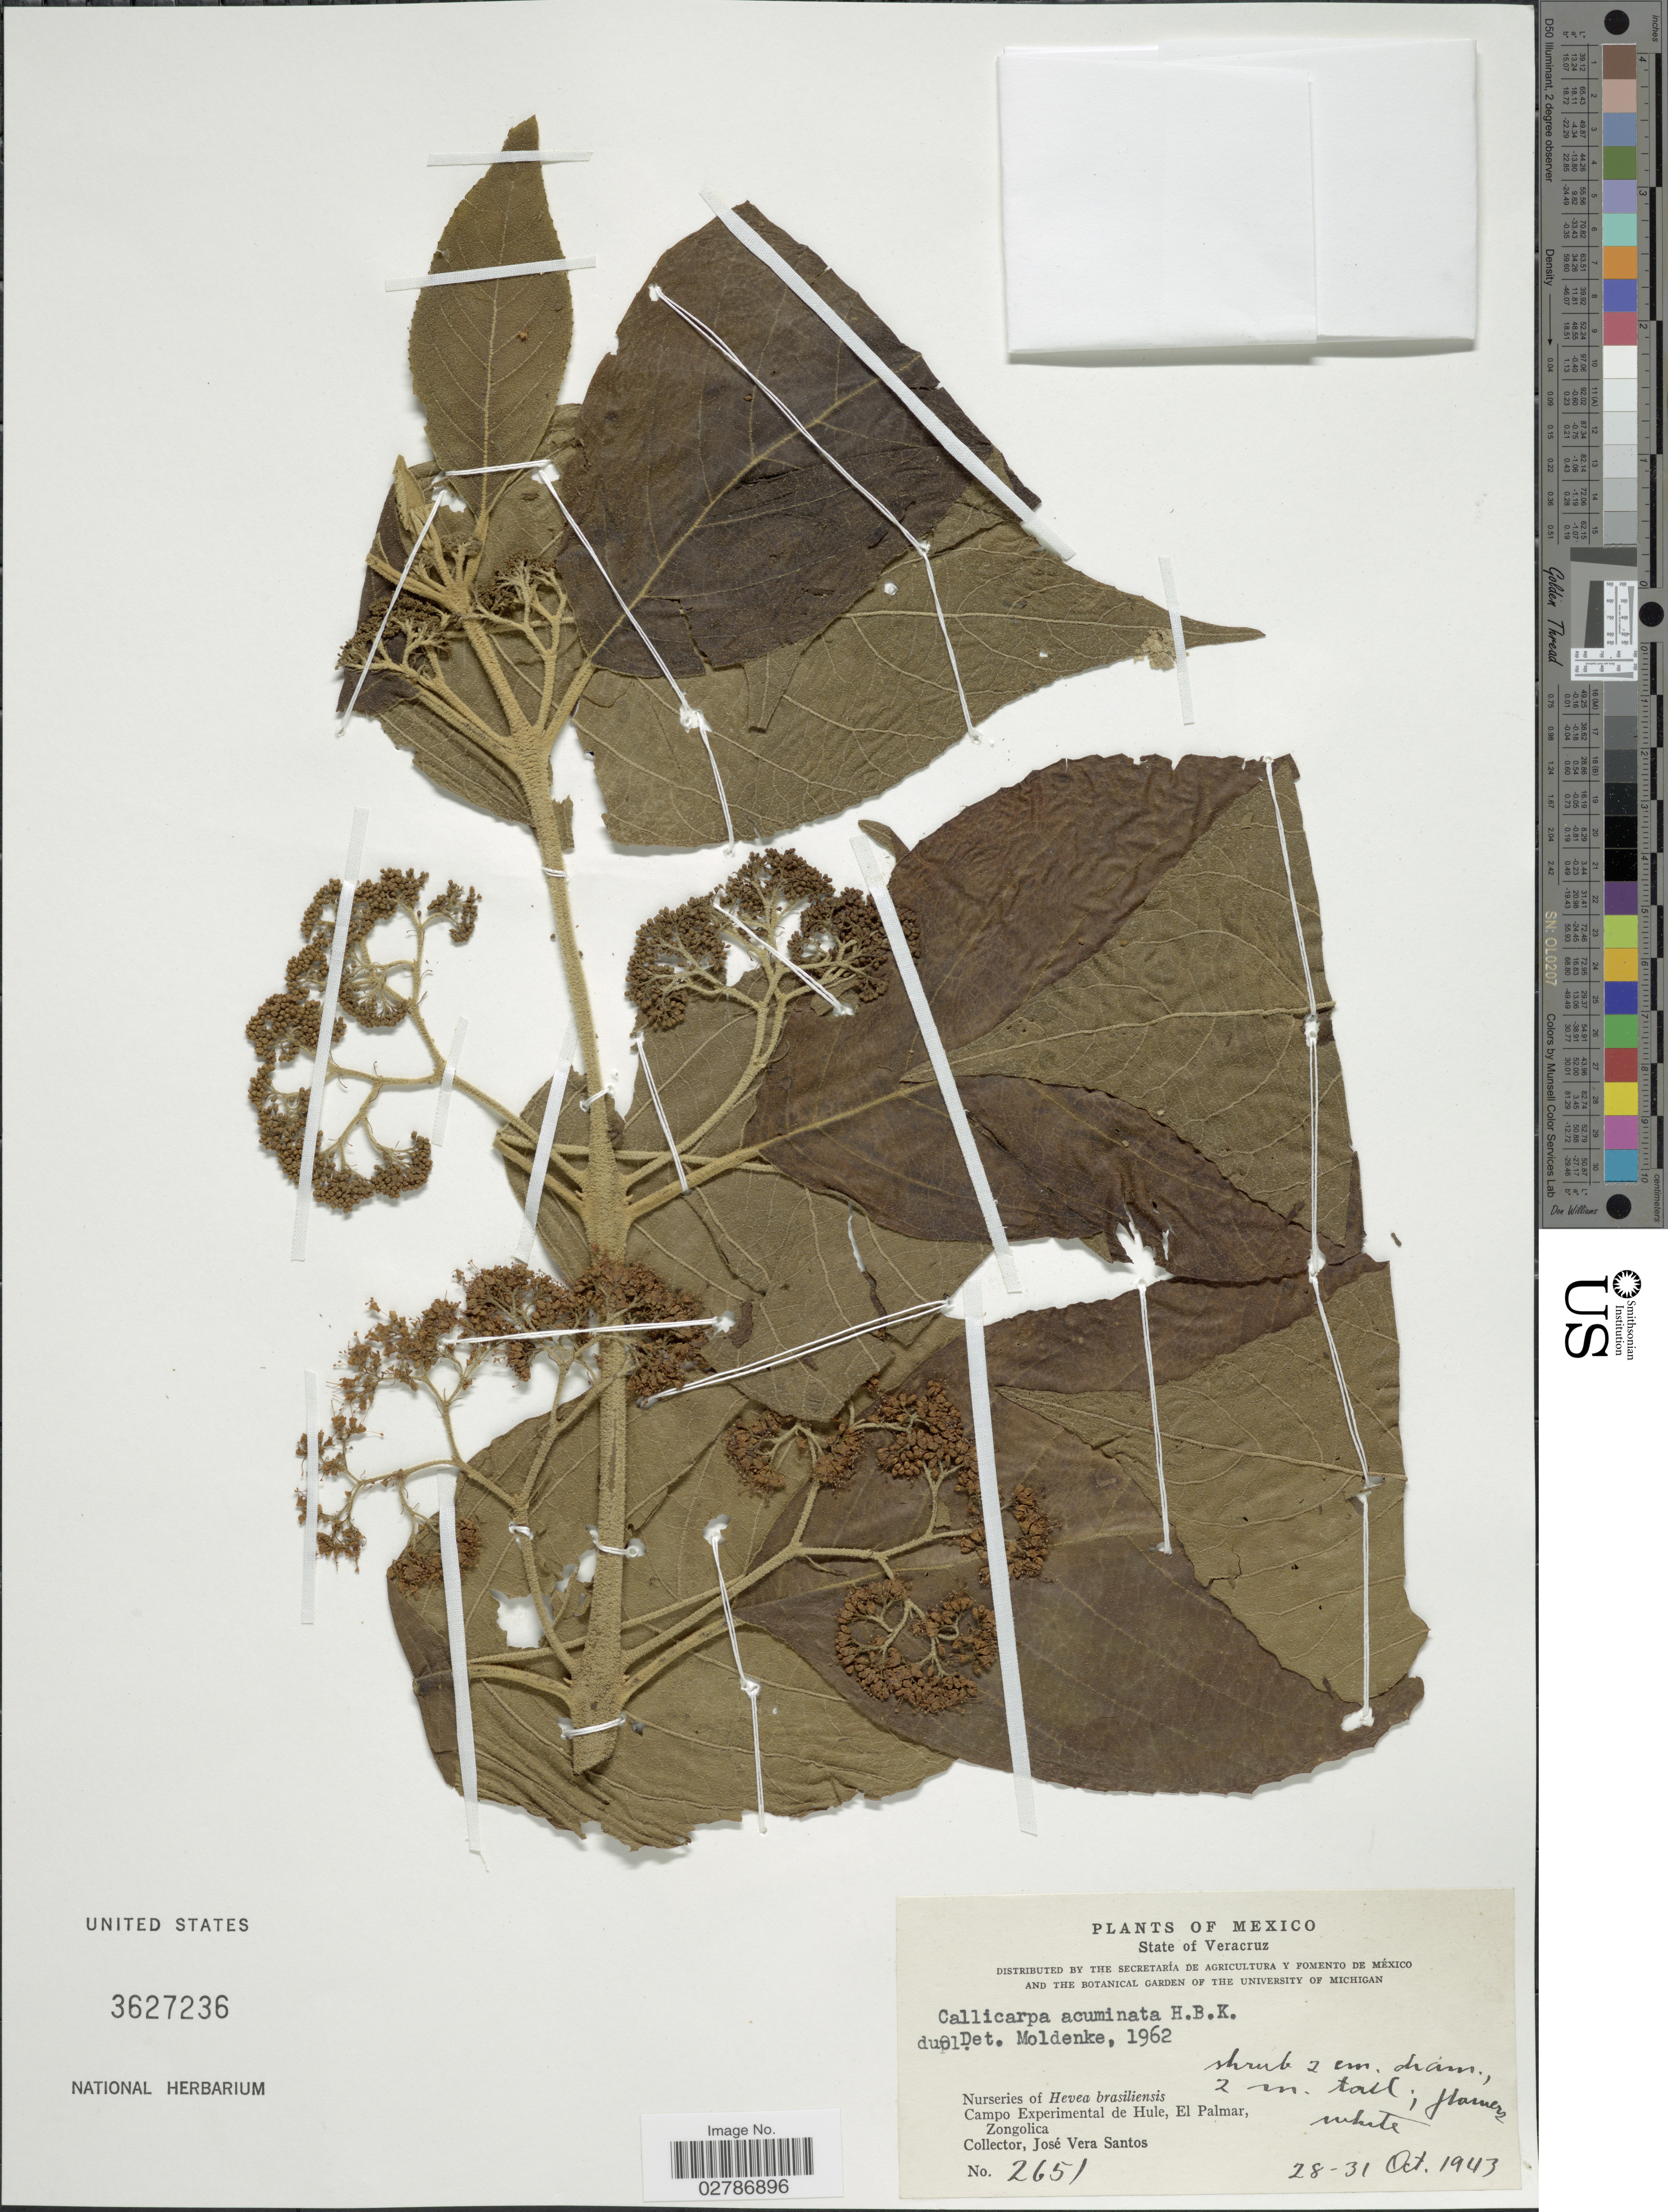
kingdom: Plantae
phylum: Tracheophyta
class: Magnoliopsida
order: Lamiales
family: Lamiaceae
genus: Callicarpa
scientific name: Callicarpa acuminata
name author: Kunth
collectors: J. Vera Santos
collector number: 2651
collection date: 1943-10-28/1943-10-31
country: Mexico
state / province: Veracruz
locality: State of Veracruz. Campo Experimental de Hule, El Palmar, Zongolica.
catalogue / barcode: US 3627236